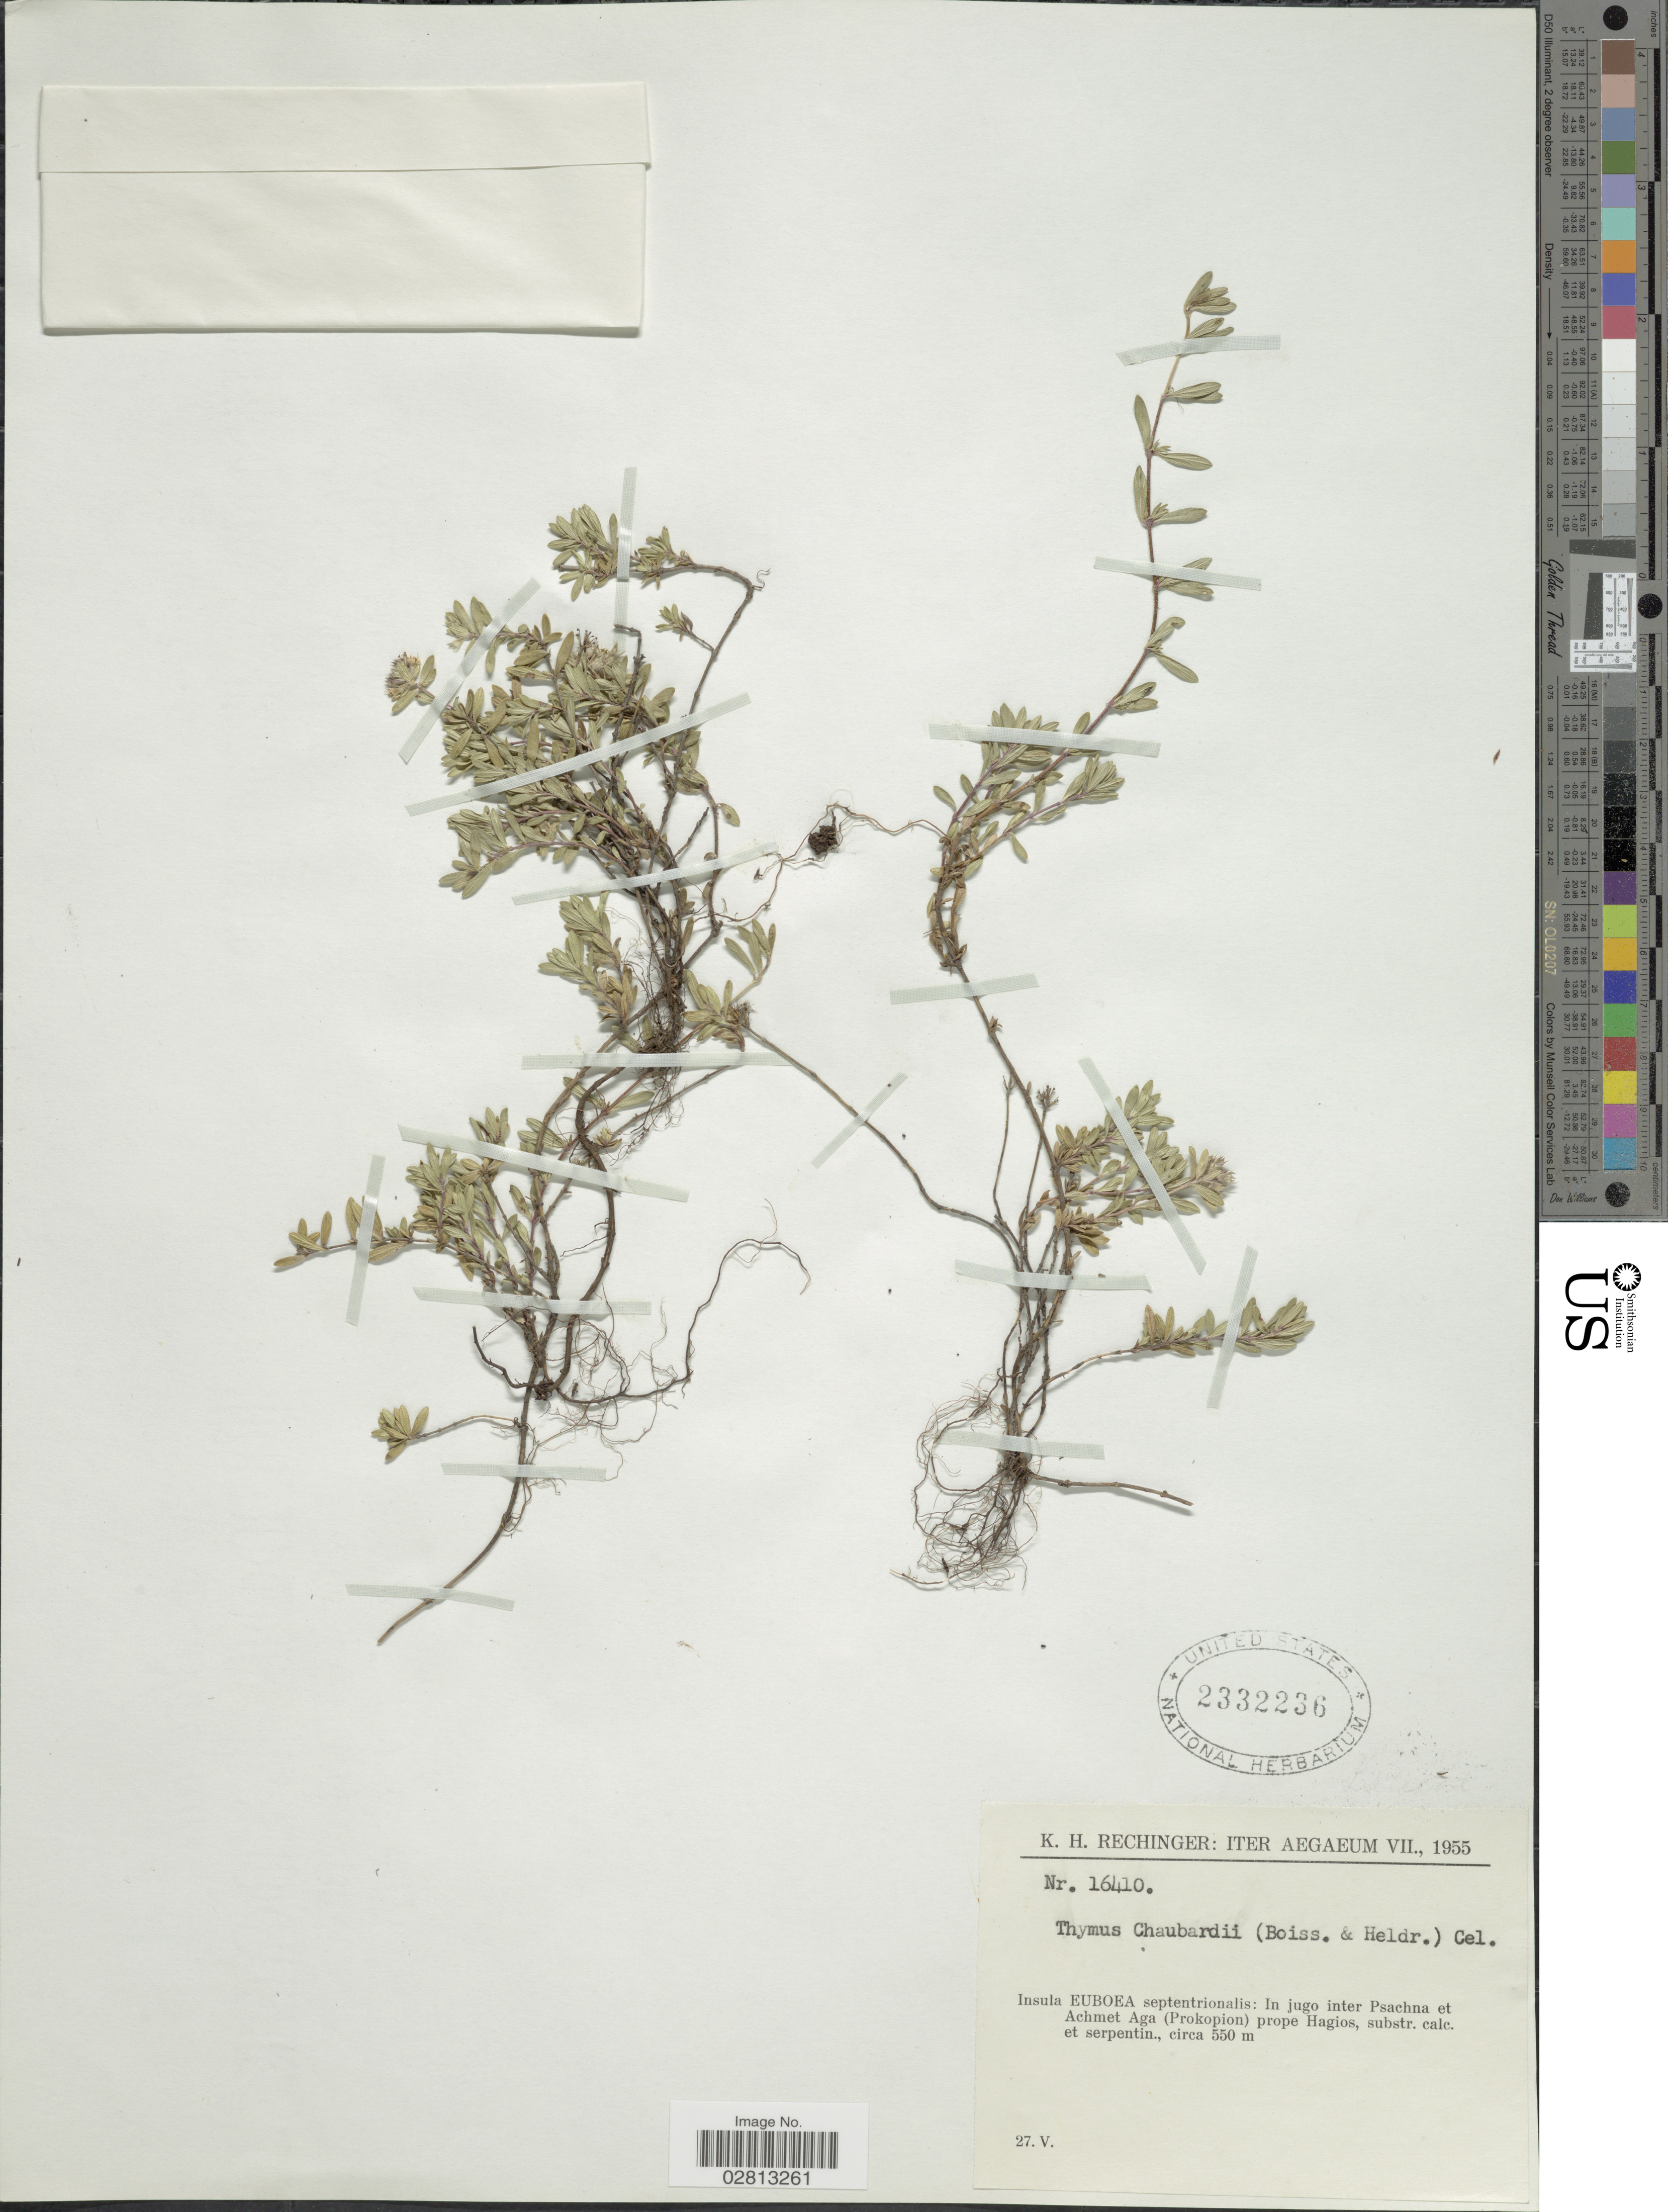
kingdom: Plantae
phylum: Tracheophyta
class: Magnoliopsida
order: Lamiales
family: Lamiaceae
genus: Thymus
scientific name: Thymus chaubardii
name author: (Rchb. f.) Čelak.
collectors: K. H. Rechinger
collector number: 16410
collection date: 1955-05-27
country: Greece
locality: Iter Aegaeum, Insula Euboea septentrionalis, In jugo inter Psachna et Achmet Aga (Prokopion) prope Hagios, substr. calc. et serpentin.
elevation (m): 550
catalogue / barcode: US 2332236